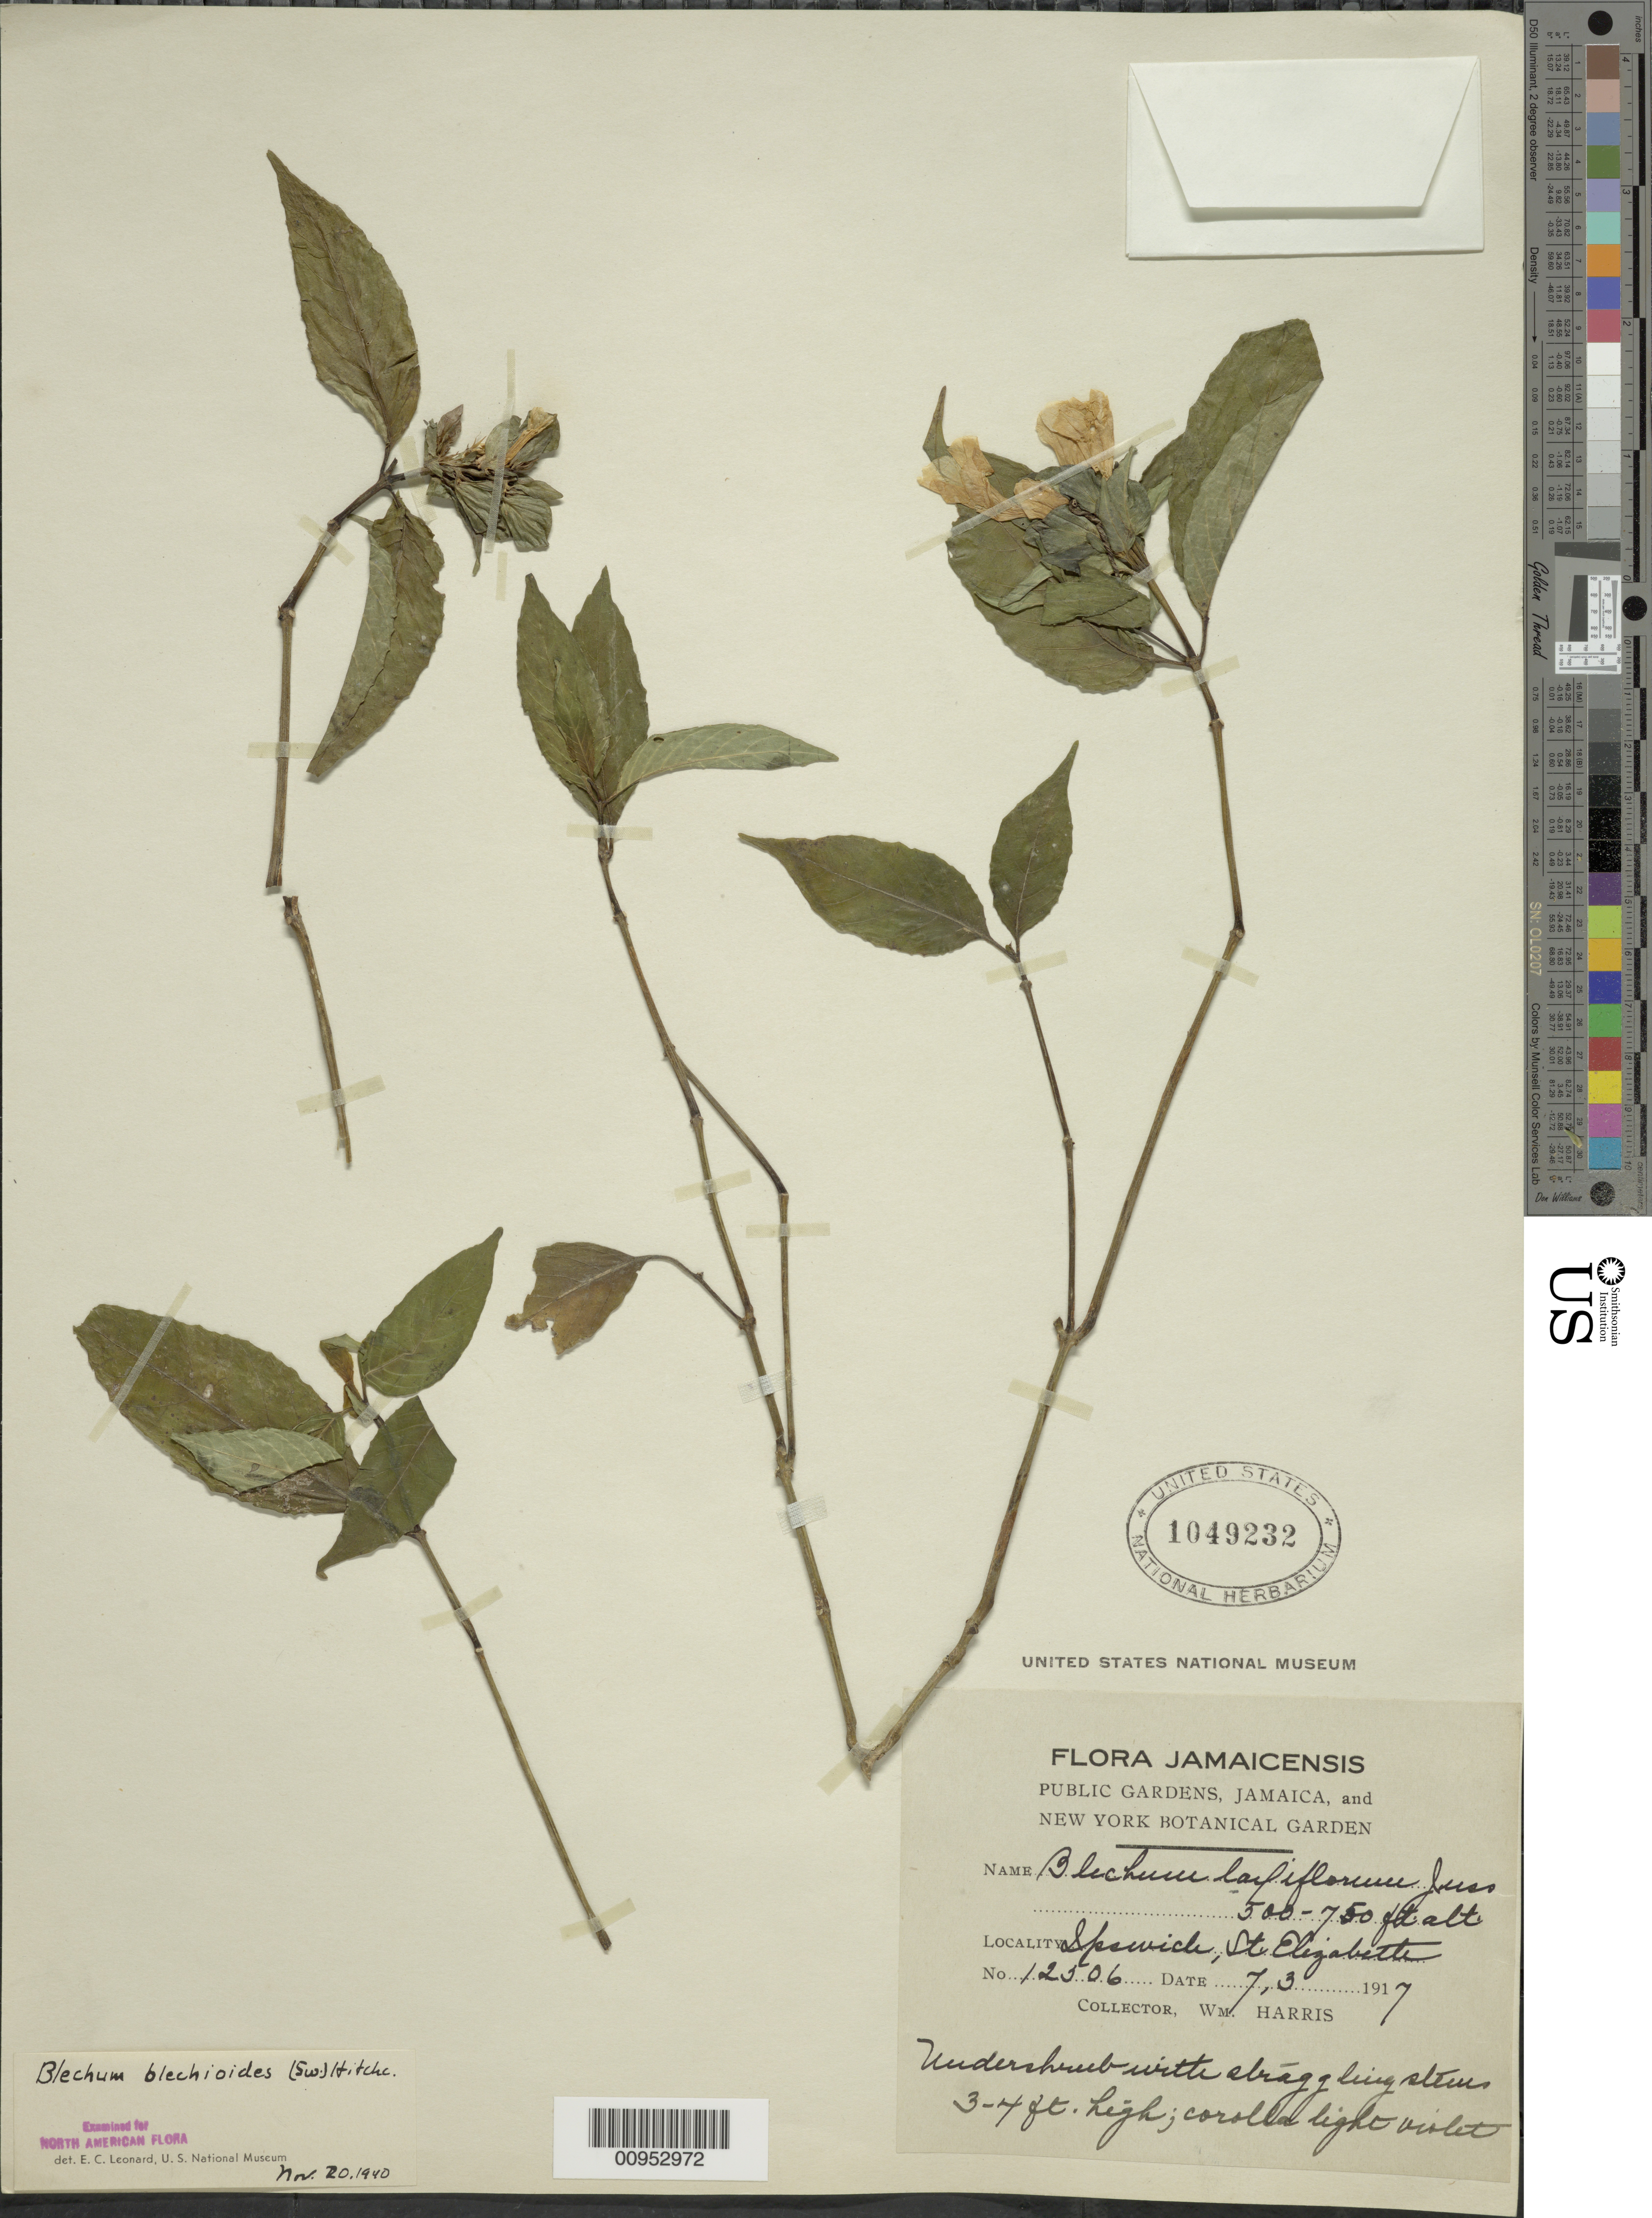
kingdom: Plantae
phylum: Tracheophyta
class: Magnoliopsida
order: Lamiales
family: Acanthaceae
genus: Blechum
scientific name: Blechum blechioides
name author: (Sw.) Hitchc.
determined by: Leonard, Emery C., (US)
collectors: W. H. Harris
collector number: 12506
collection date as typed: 07 Mar 1917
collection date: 1917-03-07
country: Jamaica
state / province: Saint Elizabeth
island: Jamaica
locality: Ipswich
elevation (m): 152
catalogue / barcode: US 1049232